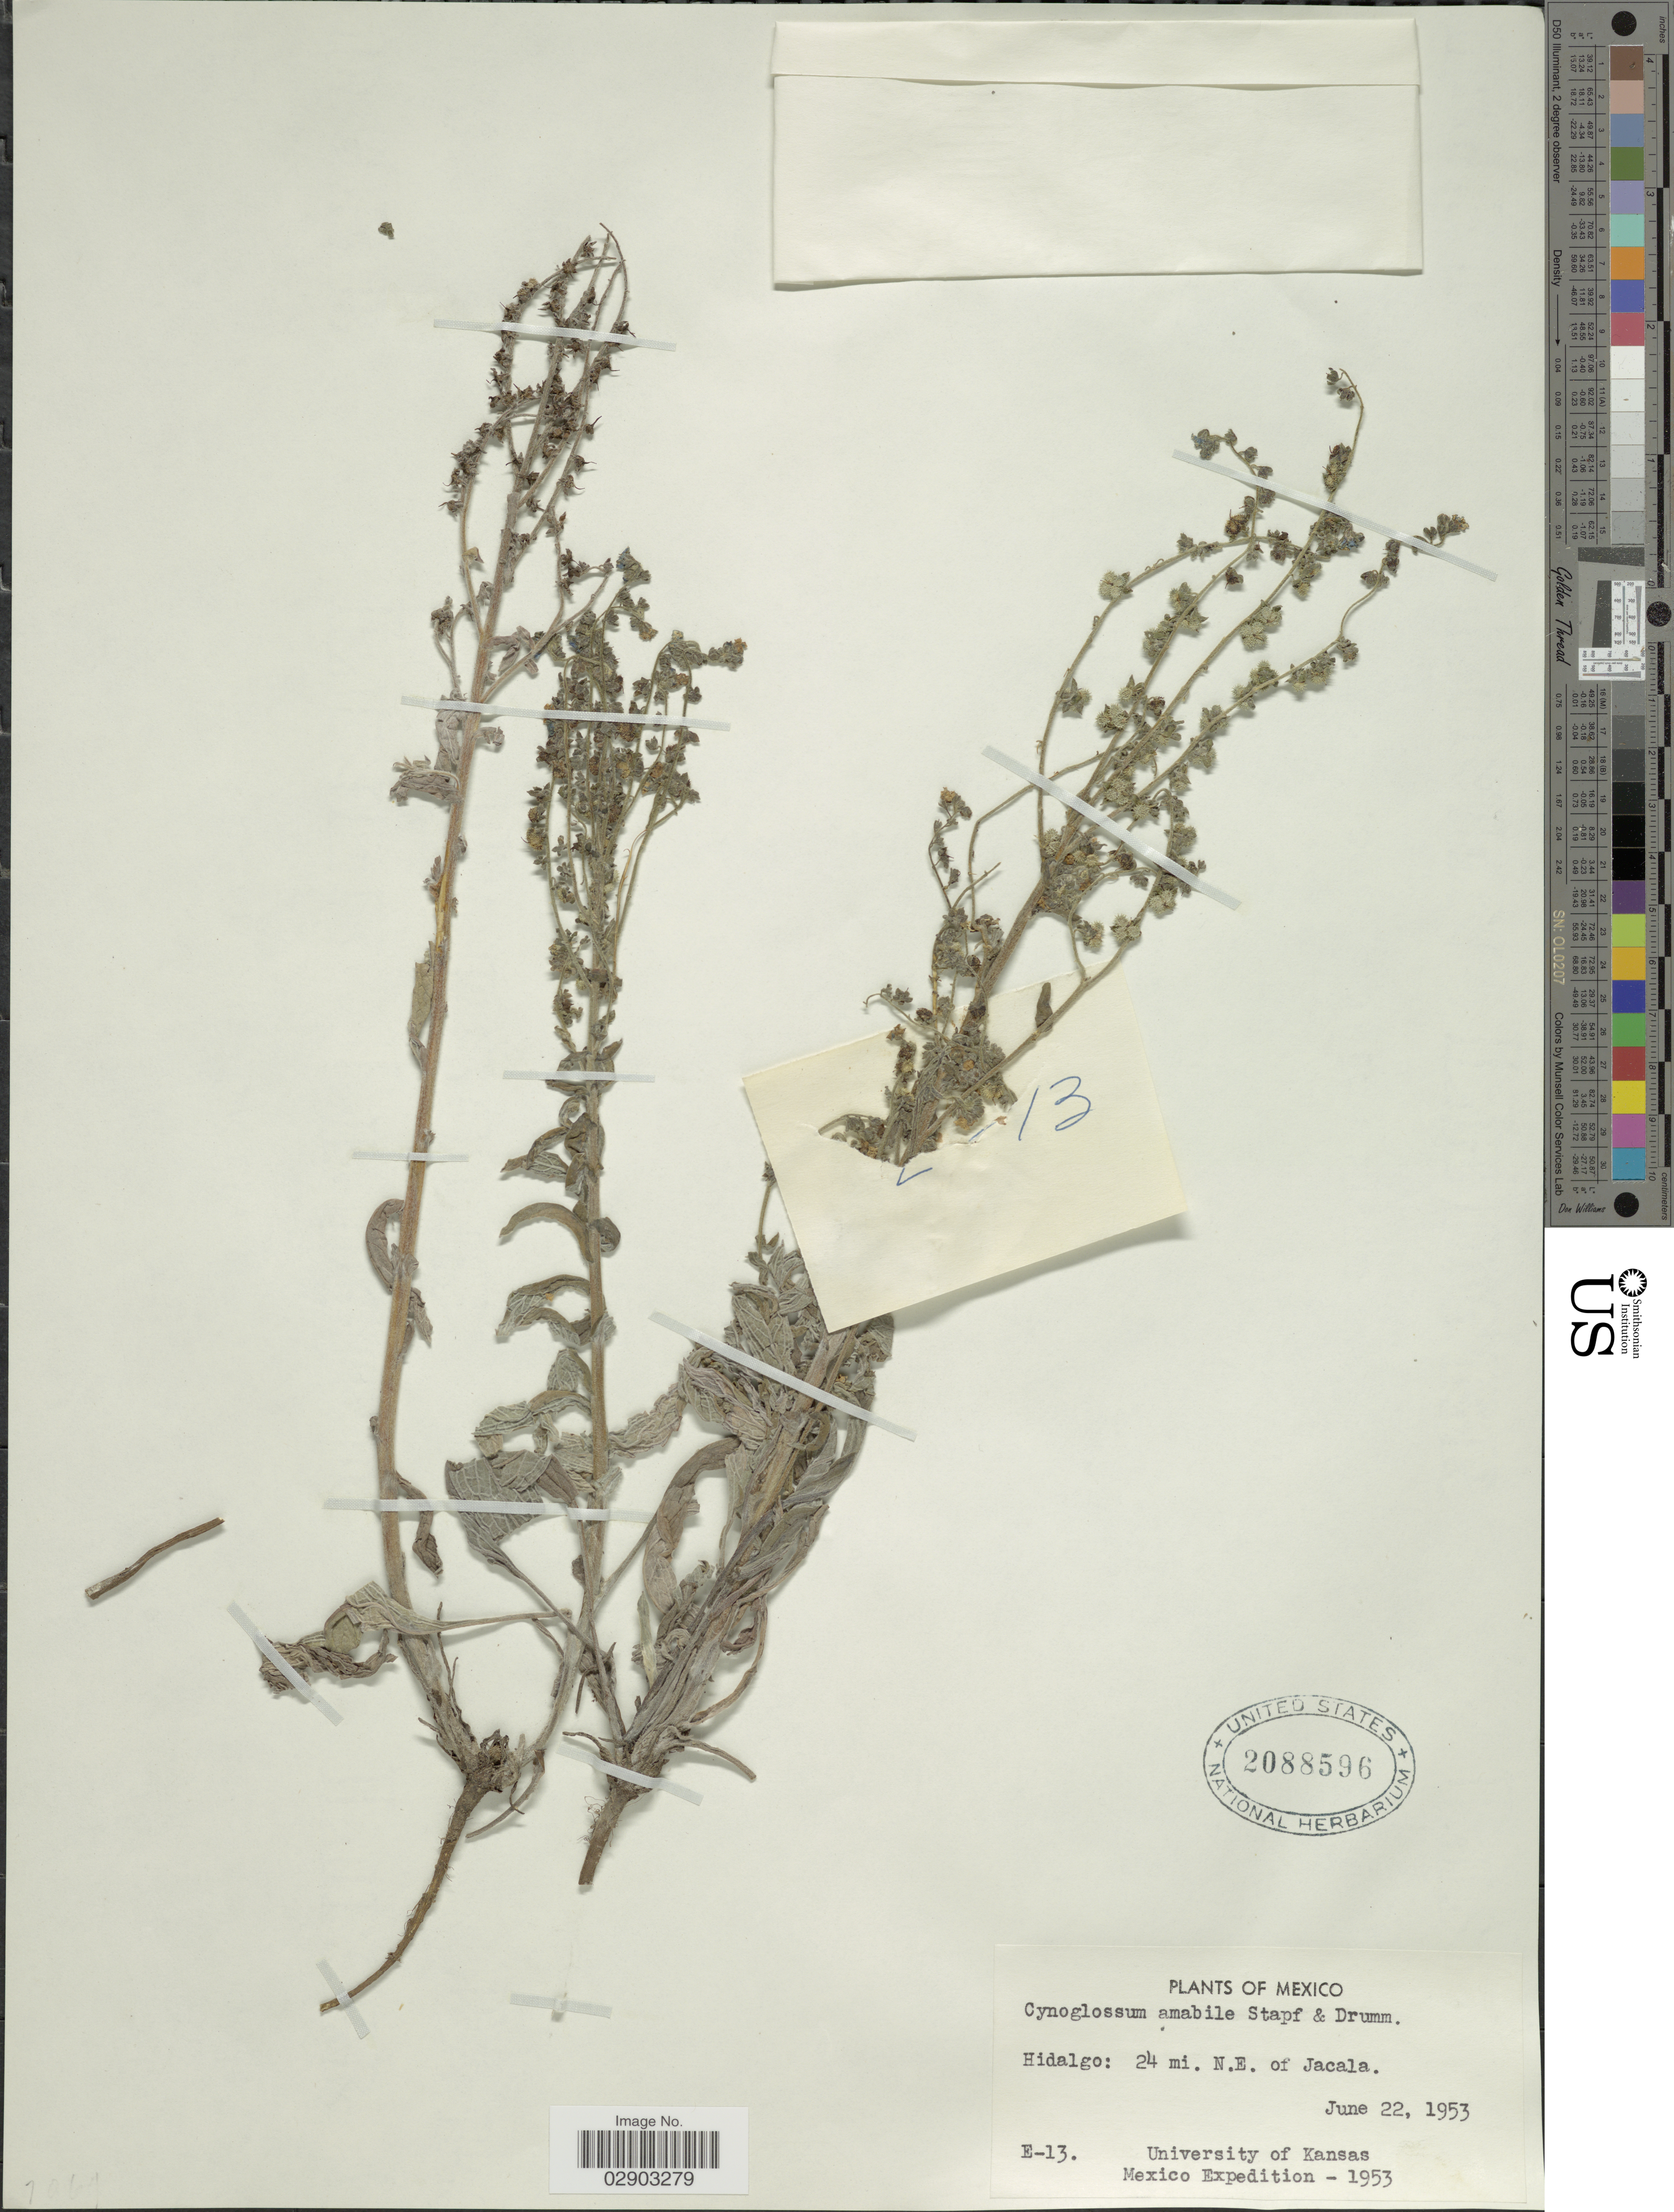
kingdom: Plantae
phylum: Tracheophyta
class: Magnoliopsida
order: Boraginales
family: Boraginaceae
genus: Cynoglossum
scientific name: Cynoglossum amabile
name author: Stapf & J.R. Drumm.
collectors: University of Kansas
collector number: E-13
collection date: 1953-06-22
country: Mexico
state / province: Hidalgo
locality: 24 mi. N.E. of Jacala.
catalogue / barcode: US 2088596